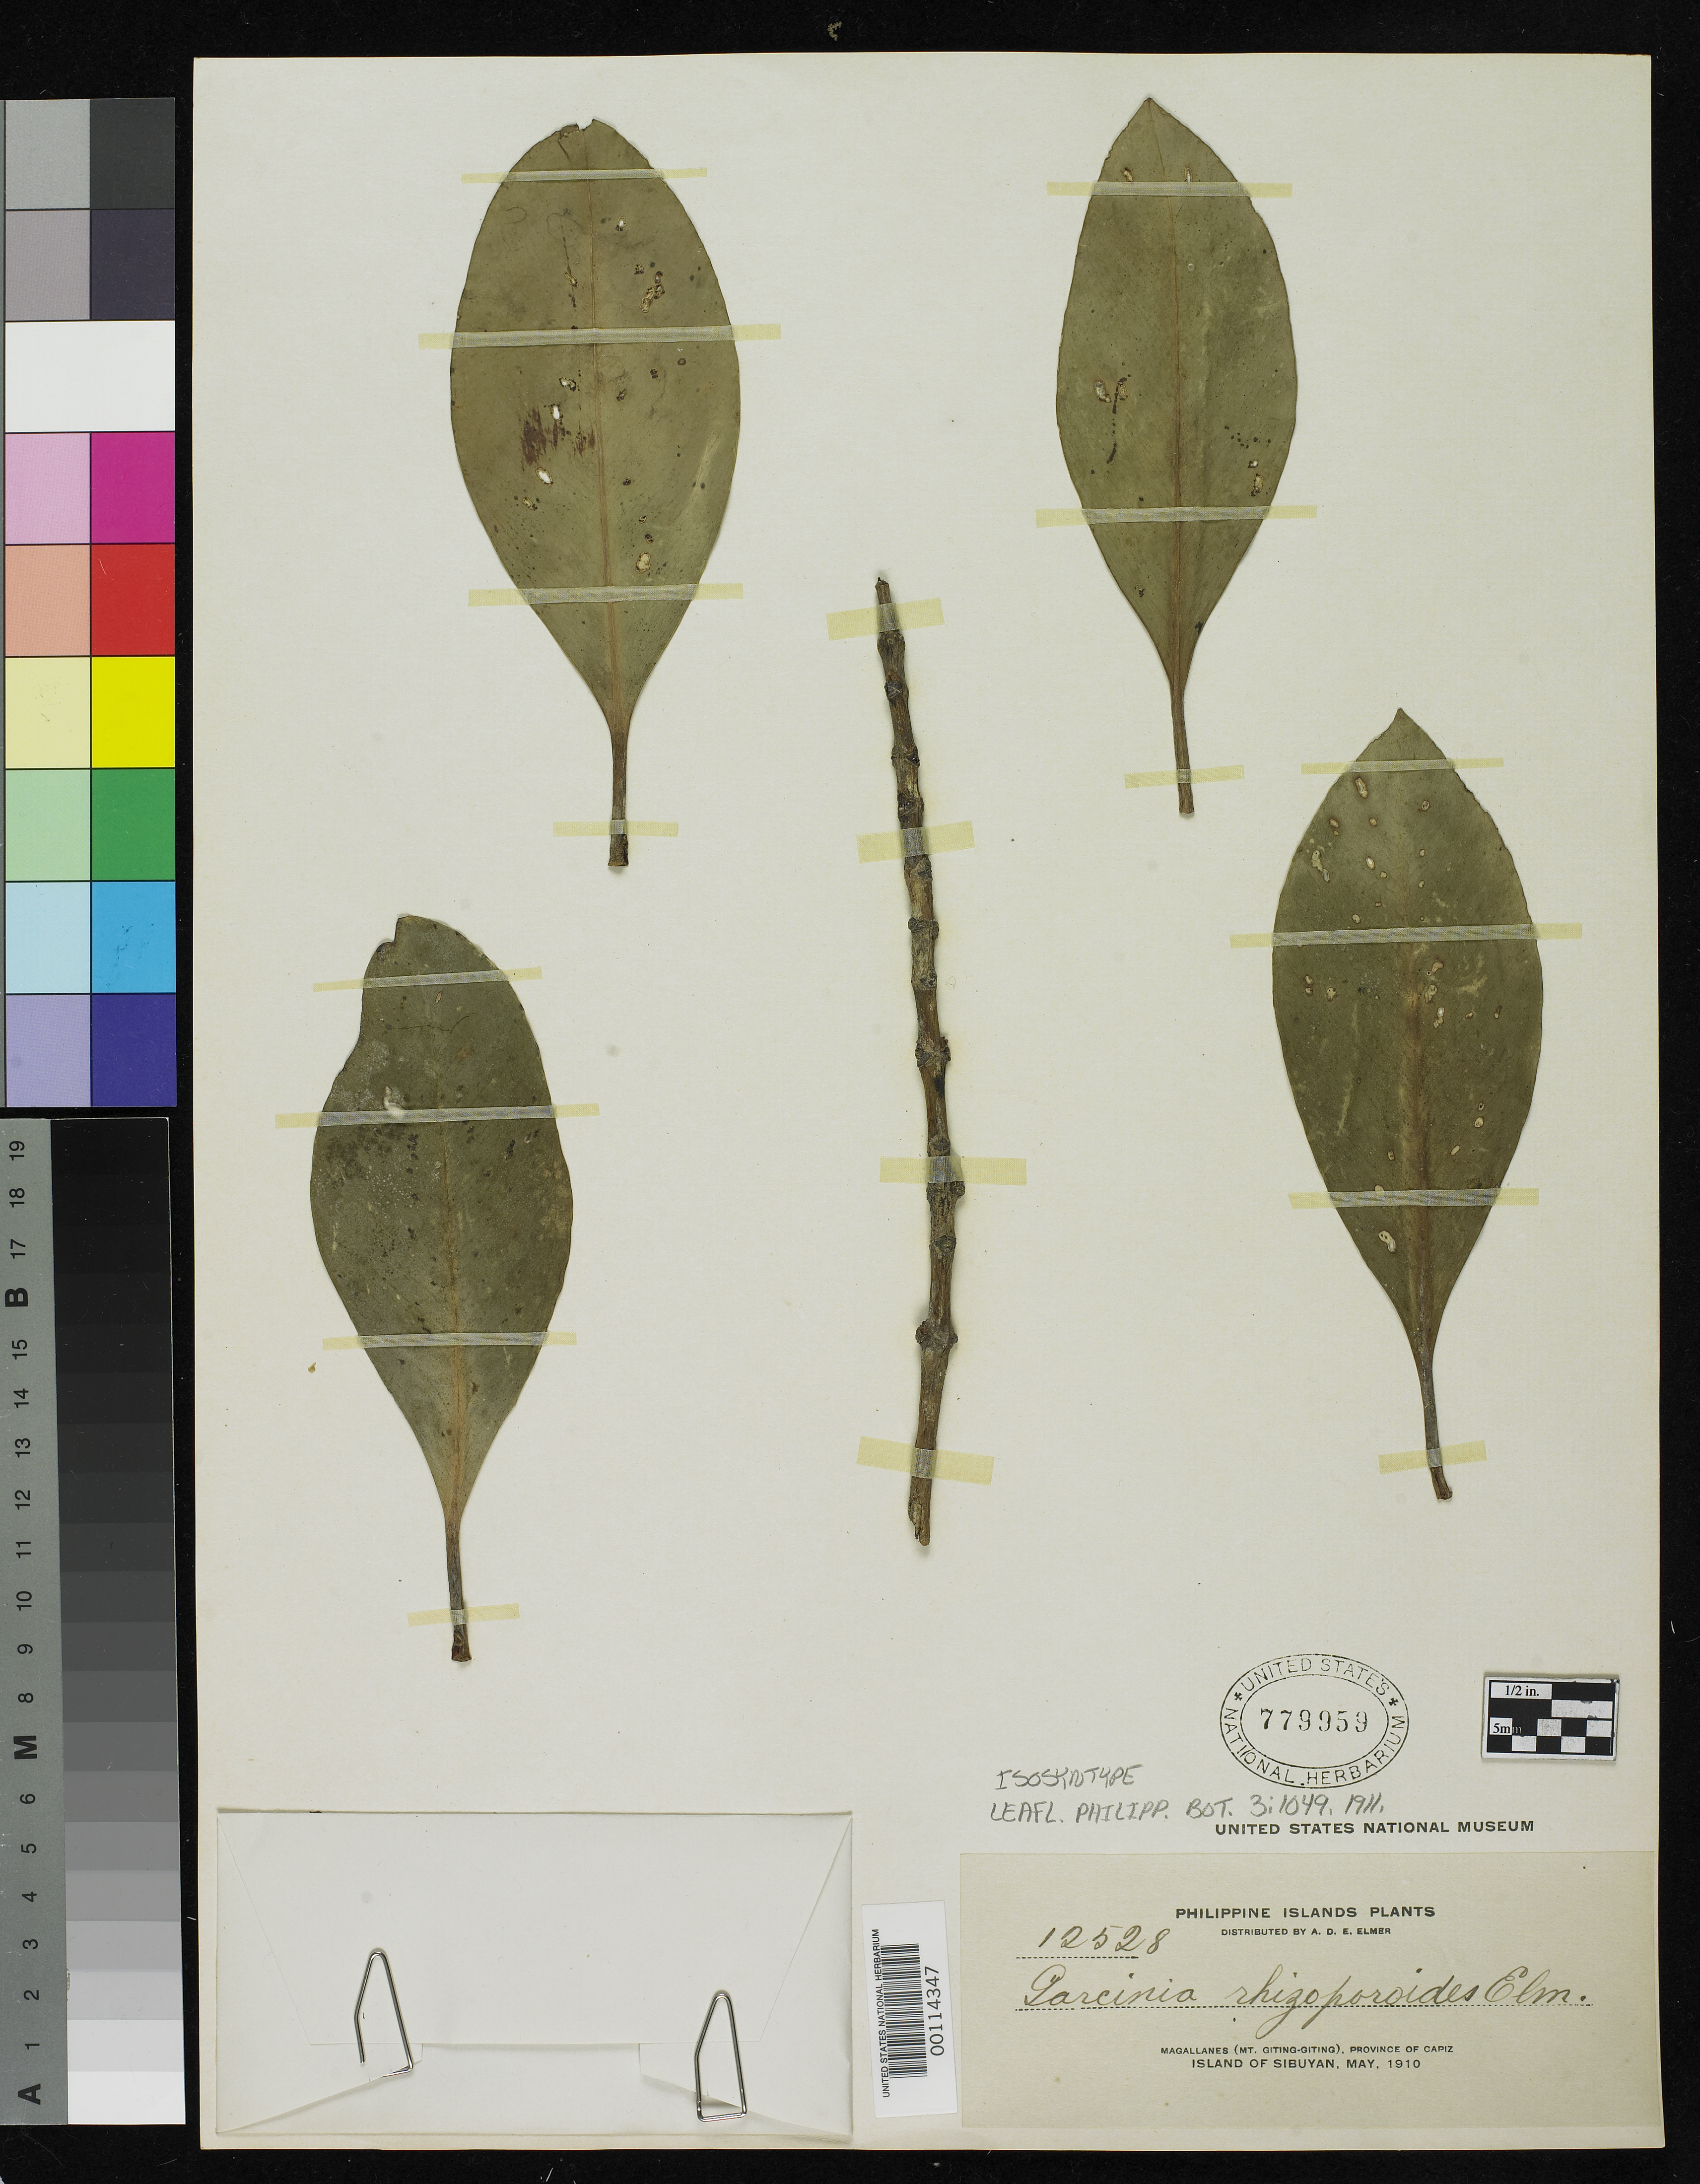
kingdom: Plantae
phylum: Tracheophyta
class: Magnoliopsida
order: Malpighiales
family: Clusiaceae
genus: Garcinia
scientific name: Garcinia rhizophoroides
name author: Elmer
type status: Isosyntype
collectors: A. D. E. Elmer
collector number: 12528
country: Philippines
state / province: Mimaropa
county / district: Romblon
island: Sibuyan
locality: Magallanes, Mt. Giting-Giting.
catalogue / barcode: US 779959